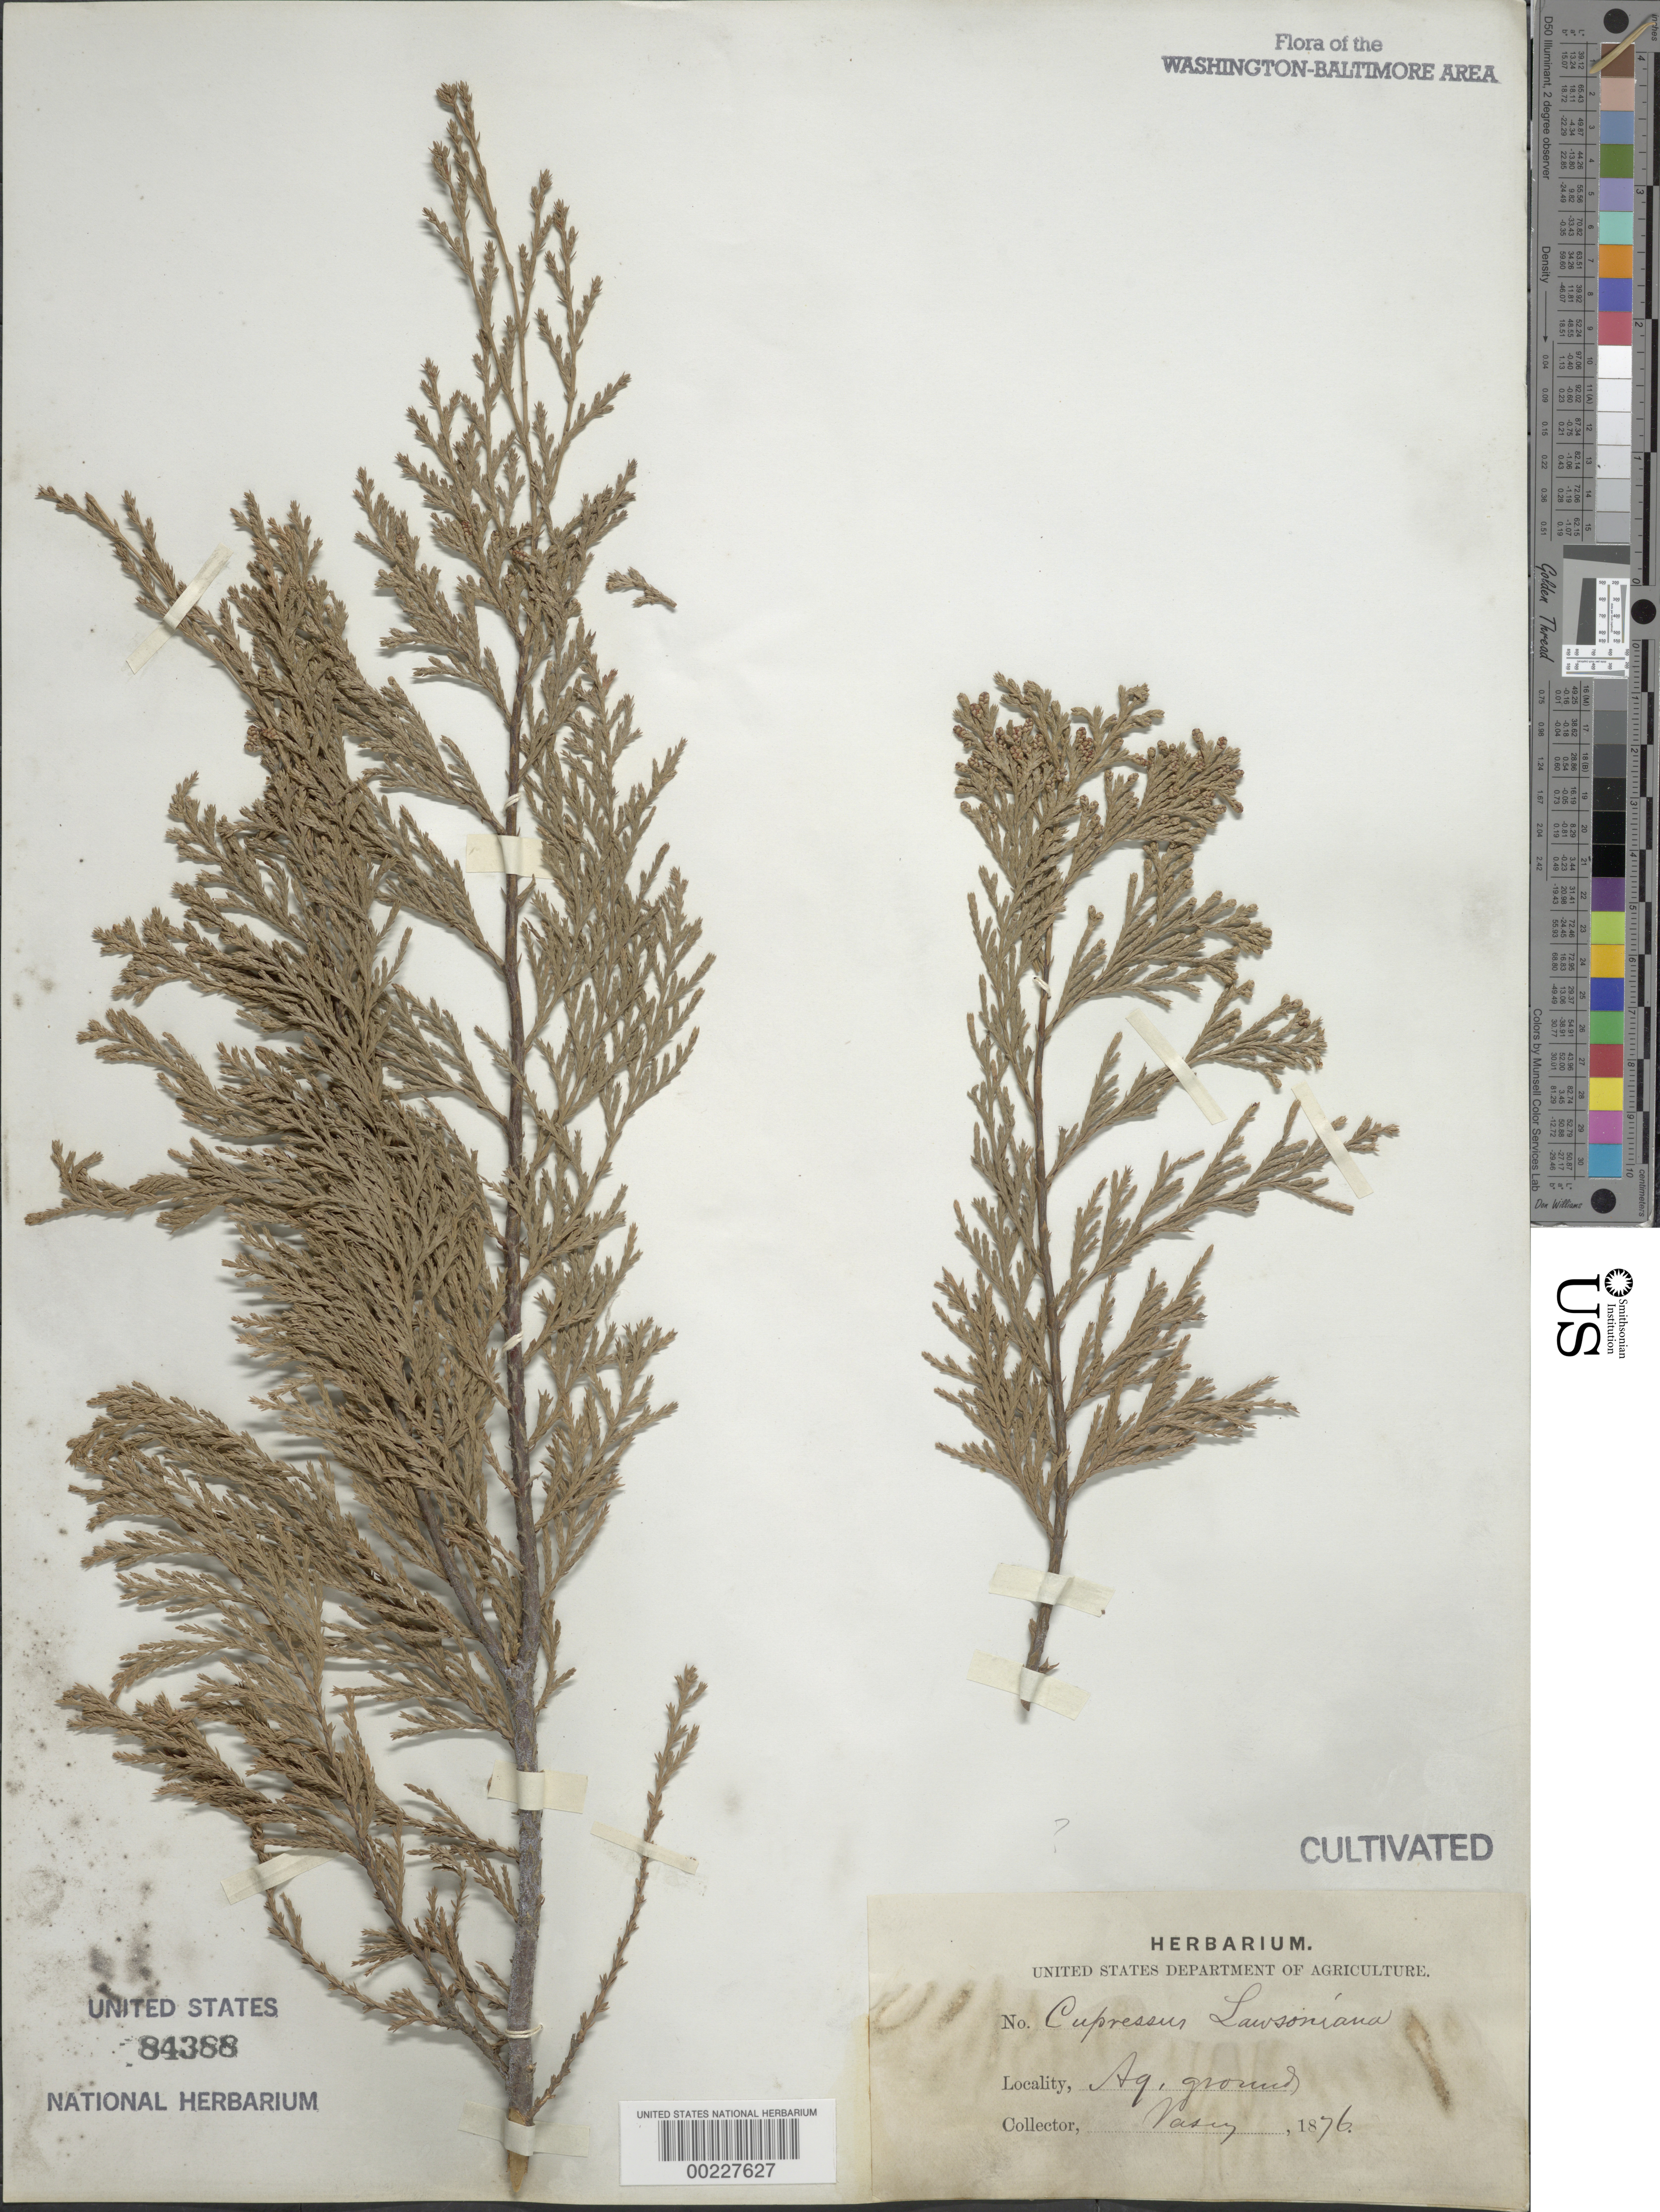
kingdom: Plantae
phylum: Tracheophyta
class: Pinopsida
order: Pinales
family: Cupressaceae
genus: Chamaecyparis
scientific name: Chamaecyparis lawsoniana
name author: (A. Murray bis) Parl.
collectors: G. R. Vasey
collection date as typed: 1876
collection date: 1876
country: United States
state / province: District of Columbia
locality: Agriculture grounds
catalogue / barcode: US 84388